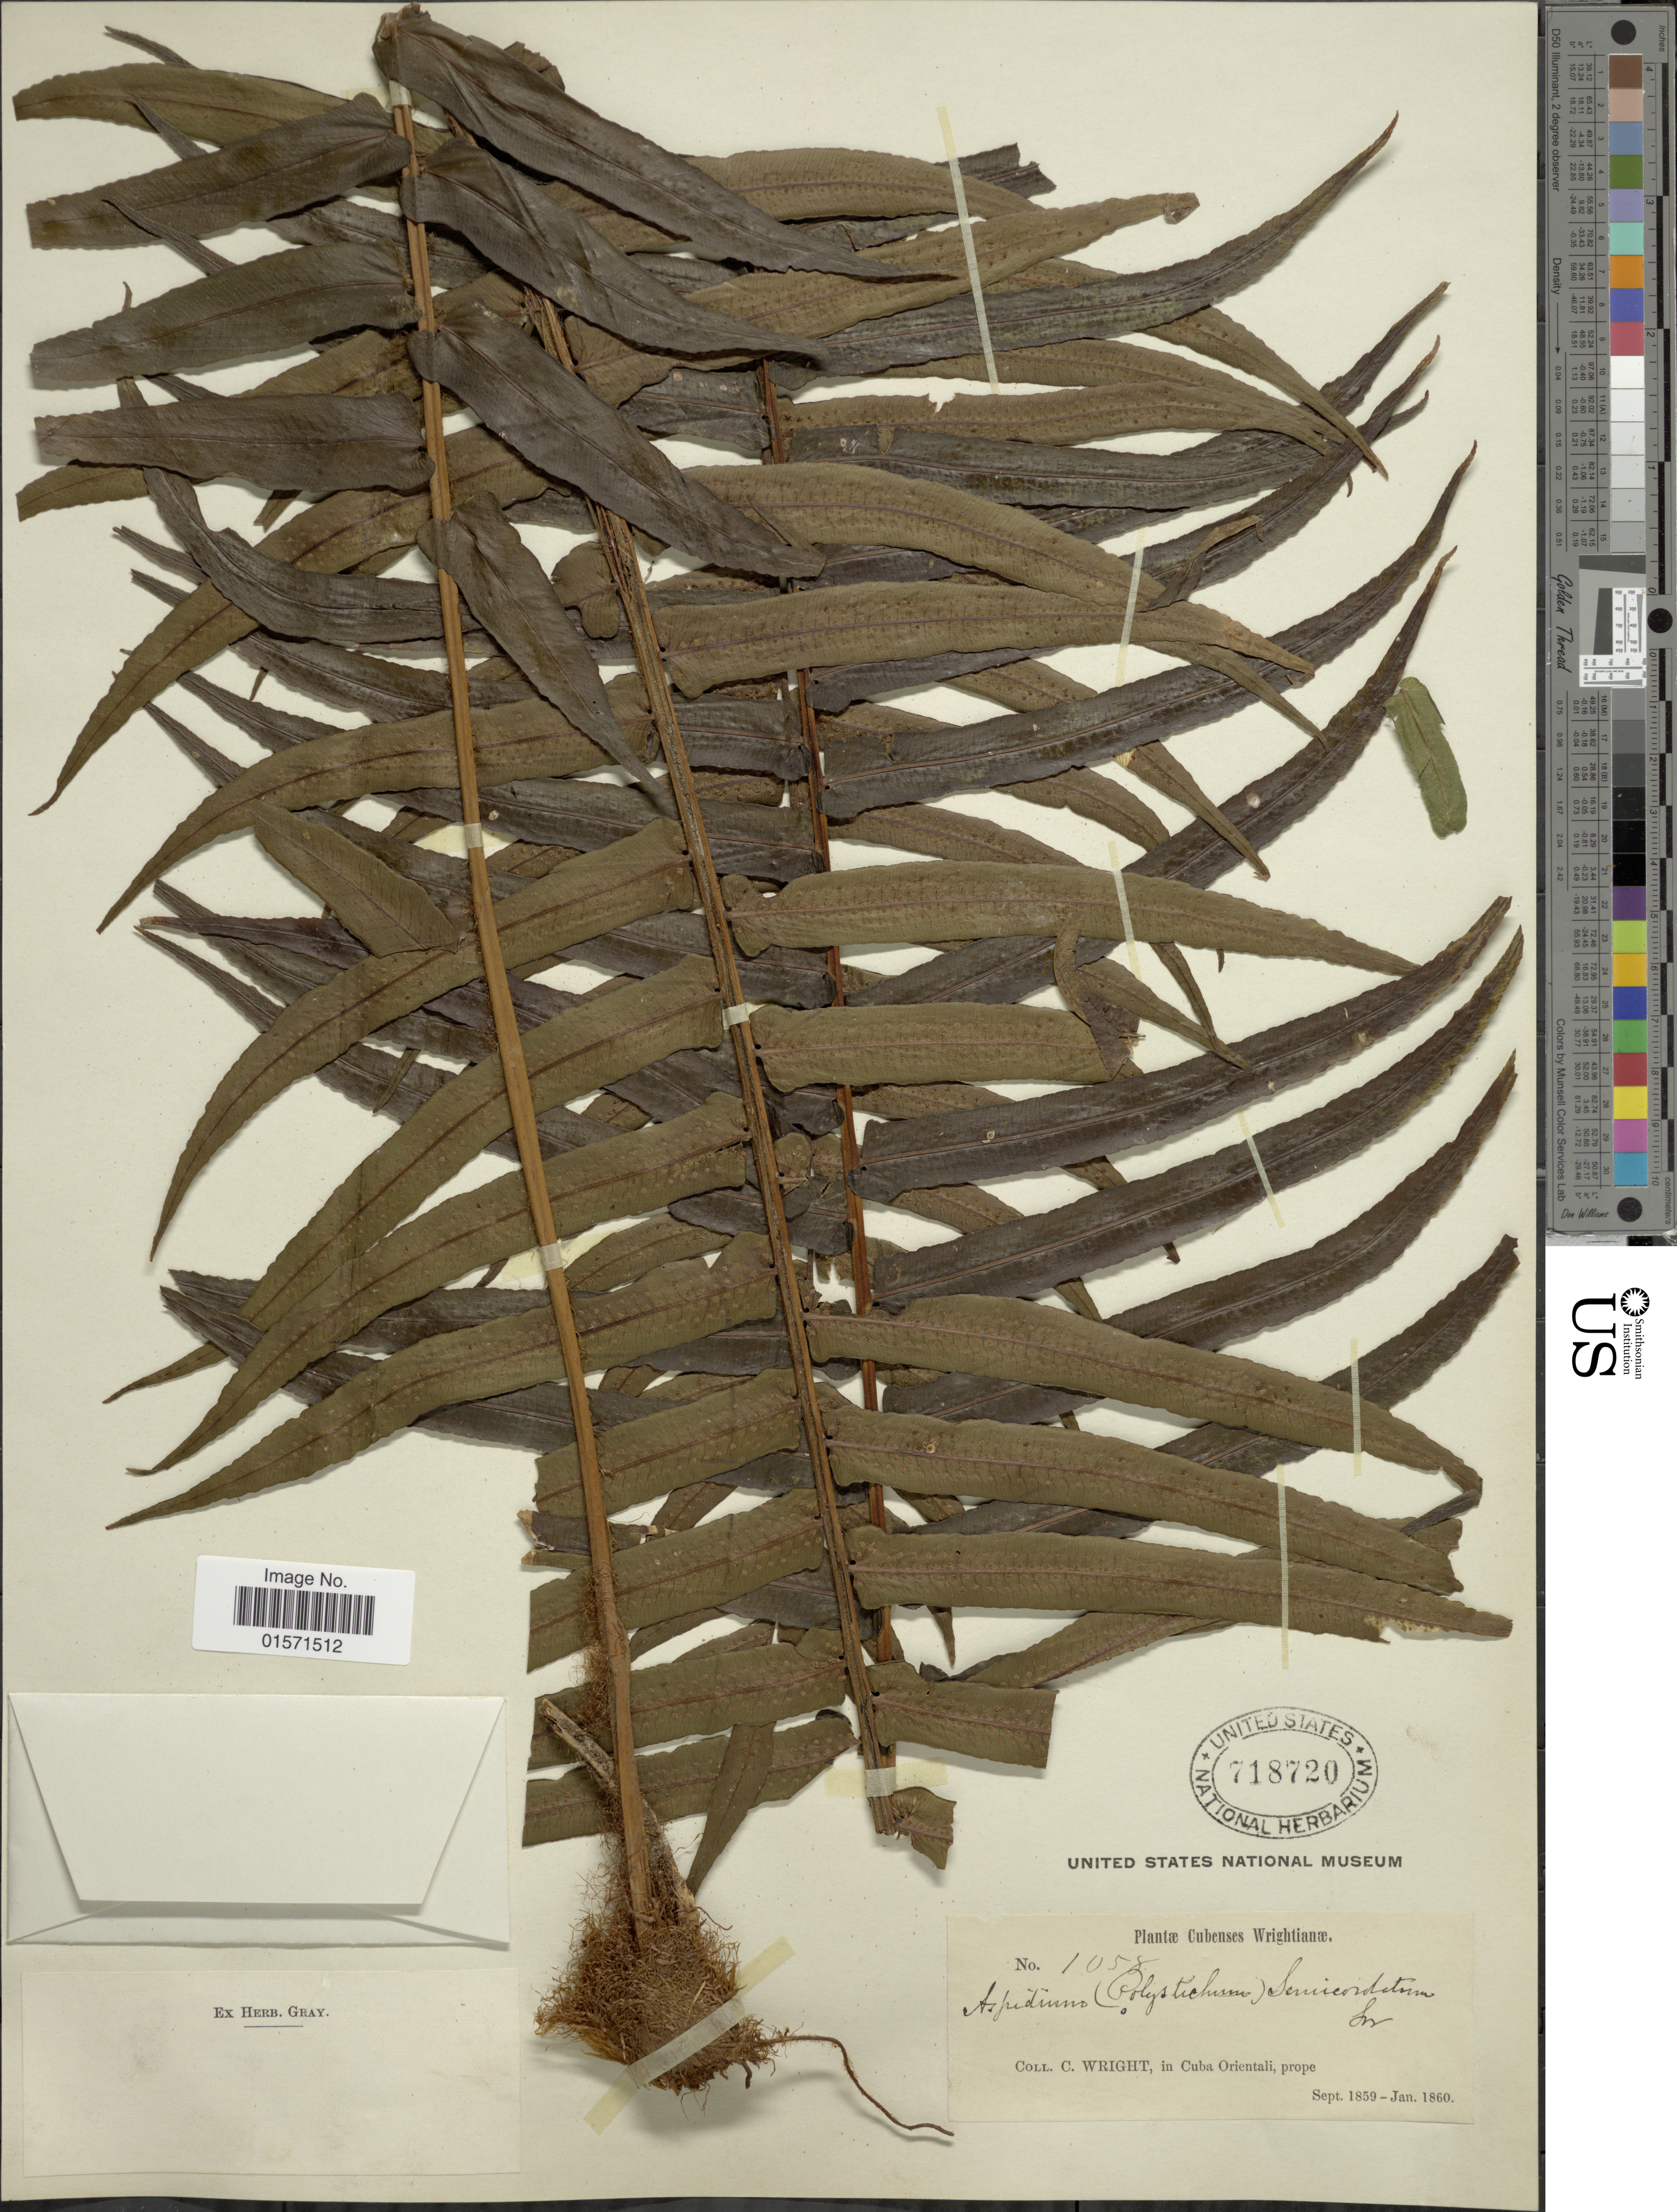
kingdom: Plantae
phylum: Tracheophyta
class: Polypodiopsida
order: Polypodiales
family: Lomariopsidaceae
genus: Cyclopeltis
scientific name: Cyclopeltis semicordata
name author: (Sw.) J. Sm.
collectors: C. Wright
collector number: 1058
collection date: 1859-09/1860-01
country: Cuba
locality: In Cuba Orientali, prope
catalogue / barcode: US 718720